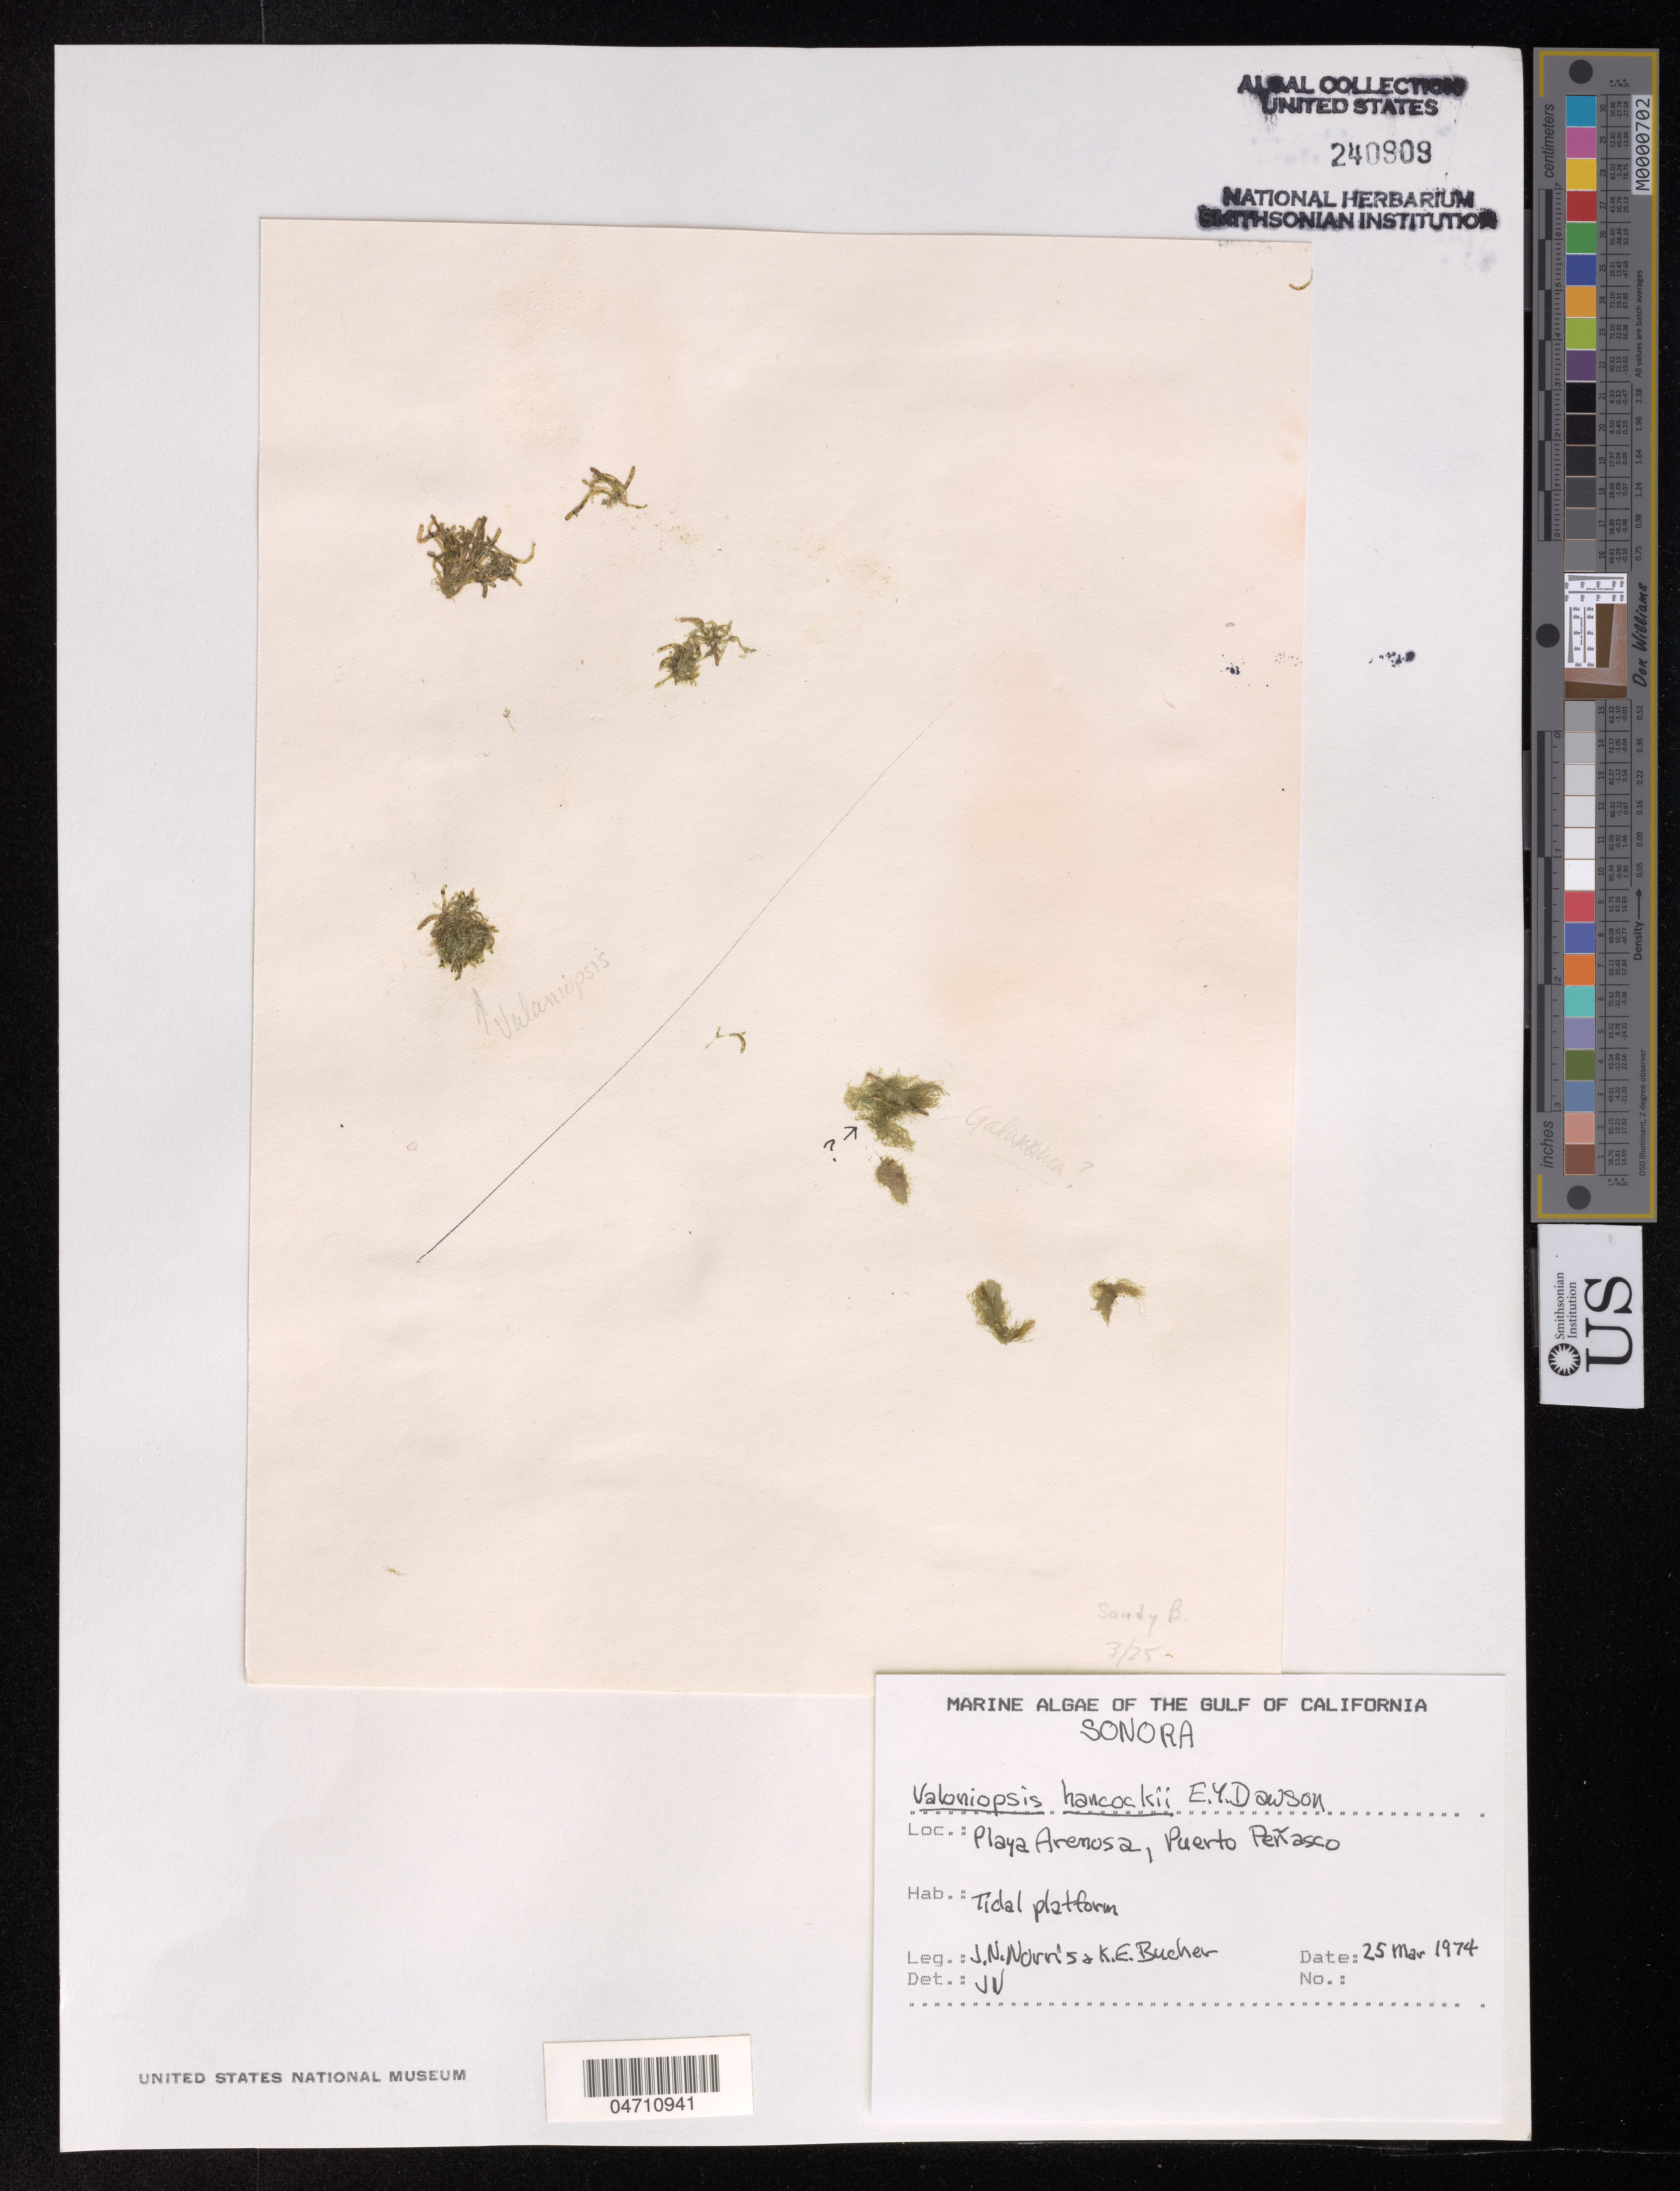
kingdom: Plantae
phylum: Chlorophyta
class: Ulvophyceae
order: Siphonocladales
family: Valoniaceae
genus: Valoniopsis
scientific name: Valoniopsis hancockii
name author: E.Y. Dawson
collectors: J. Norris & K. E. Bucher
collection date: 1974-03-25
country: Mexico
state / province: Sonora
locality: The Gulf of California, Playa Arenosa, Puerto Peñasco.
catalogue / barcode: US 240909